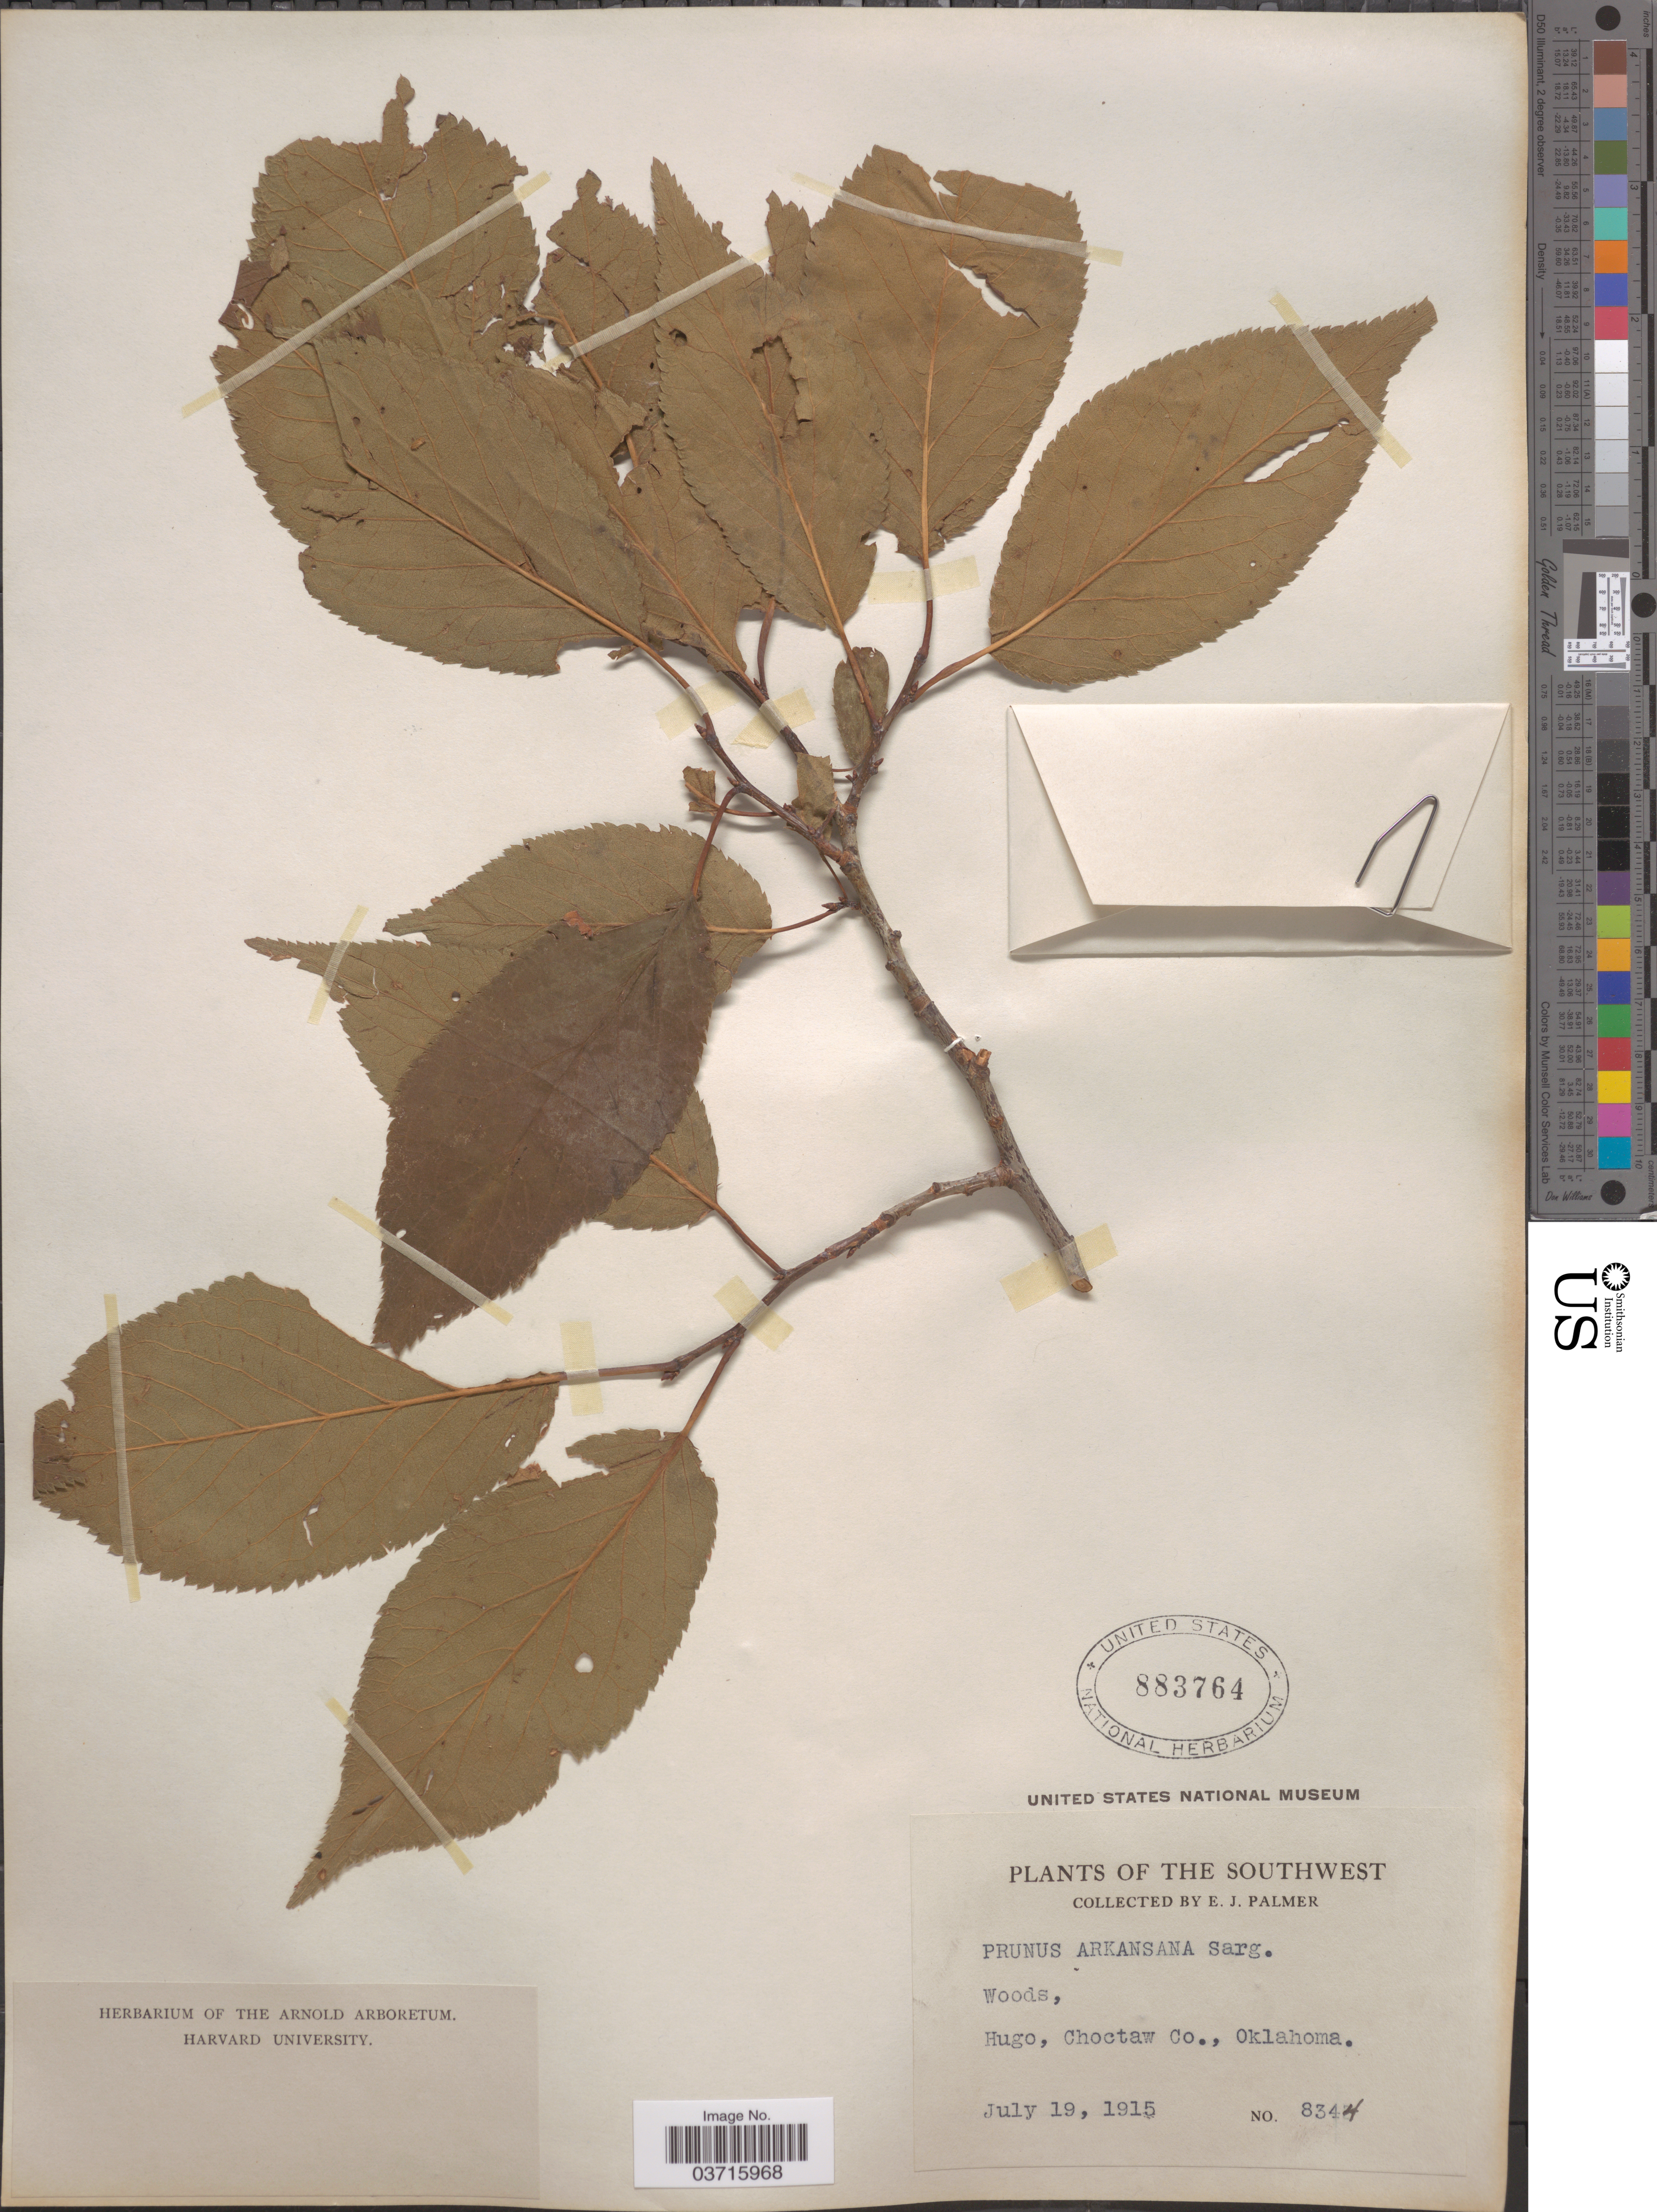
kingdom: Plantae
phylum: Tracheophyta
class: Magnoliopsida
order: Rosales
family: Rosaceae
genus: Prunus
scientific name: Prunus mexicana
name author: S. Watson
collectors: E. J. Palmer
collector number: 8344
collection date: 1915-07-19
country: United States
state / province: Oklahoma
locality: The Southwest. Woods, Hugo, Choctaw Co.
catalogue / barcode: US 883764